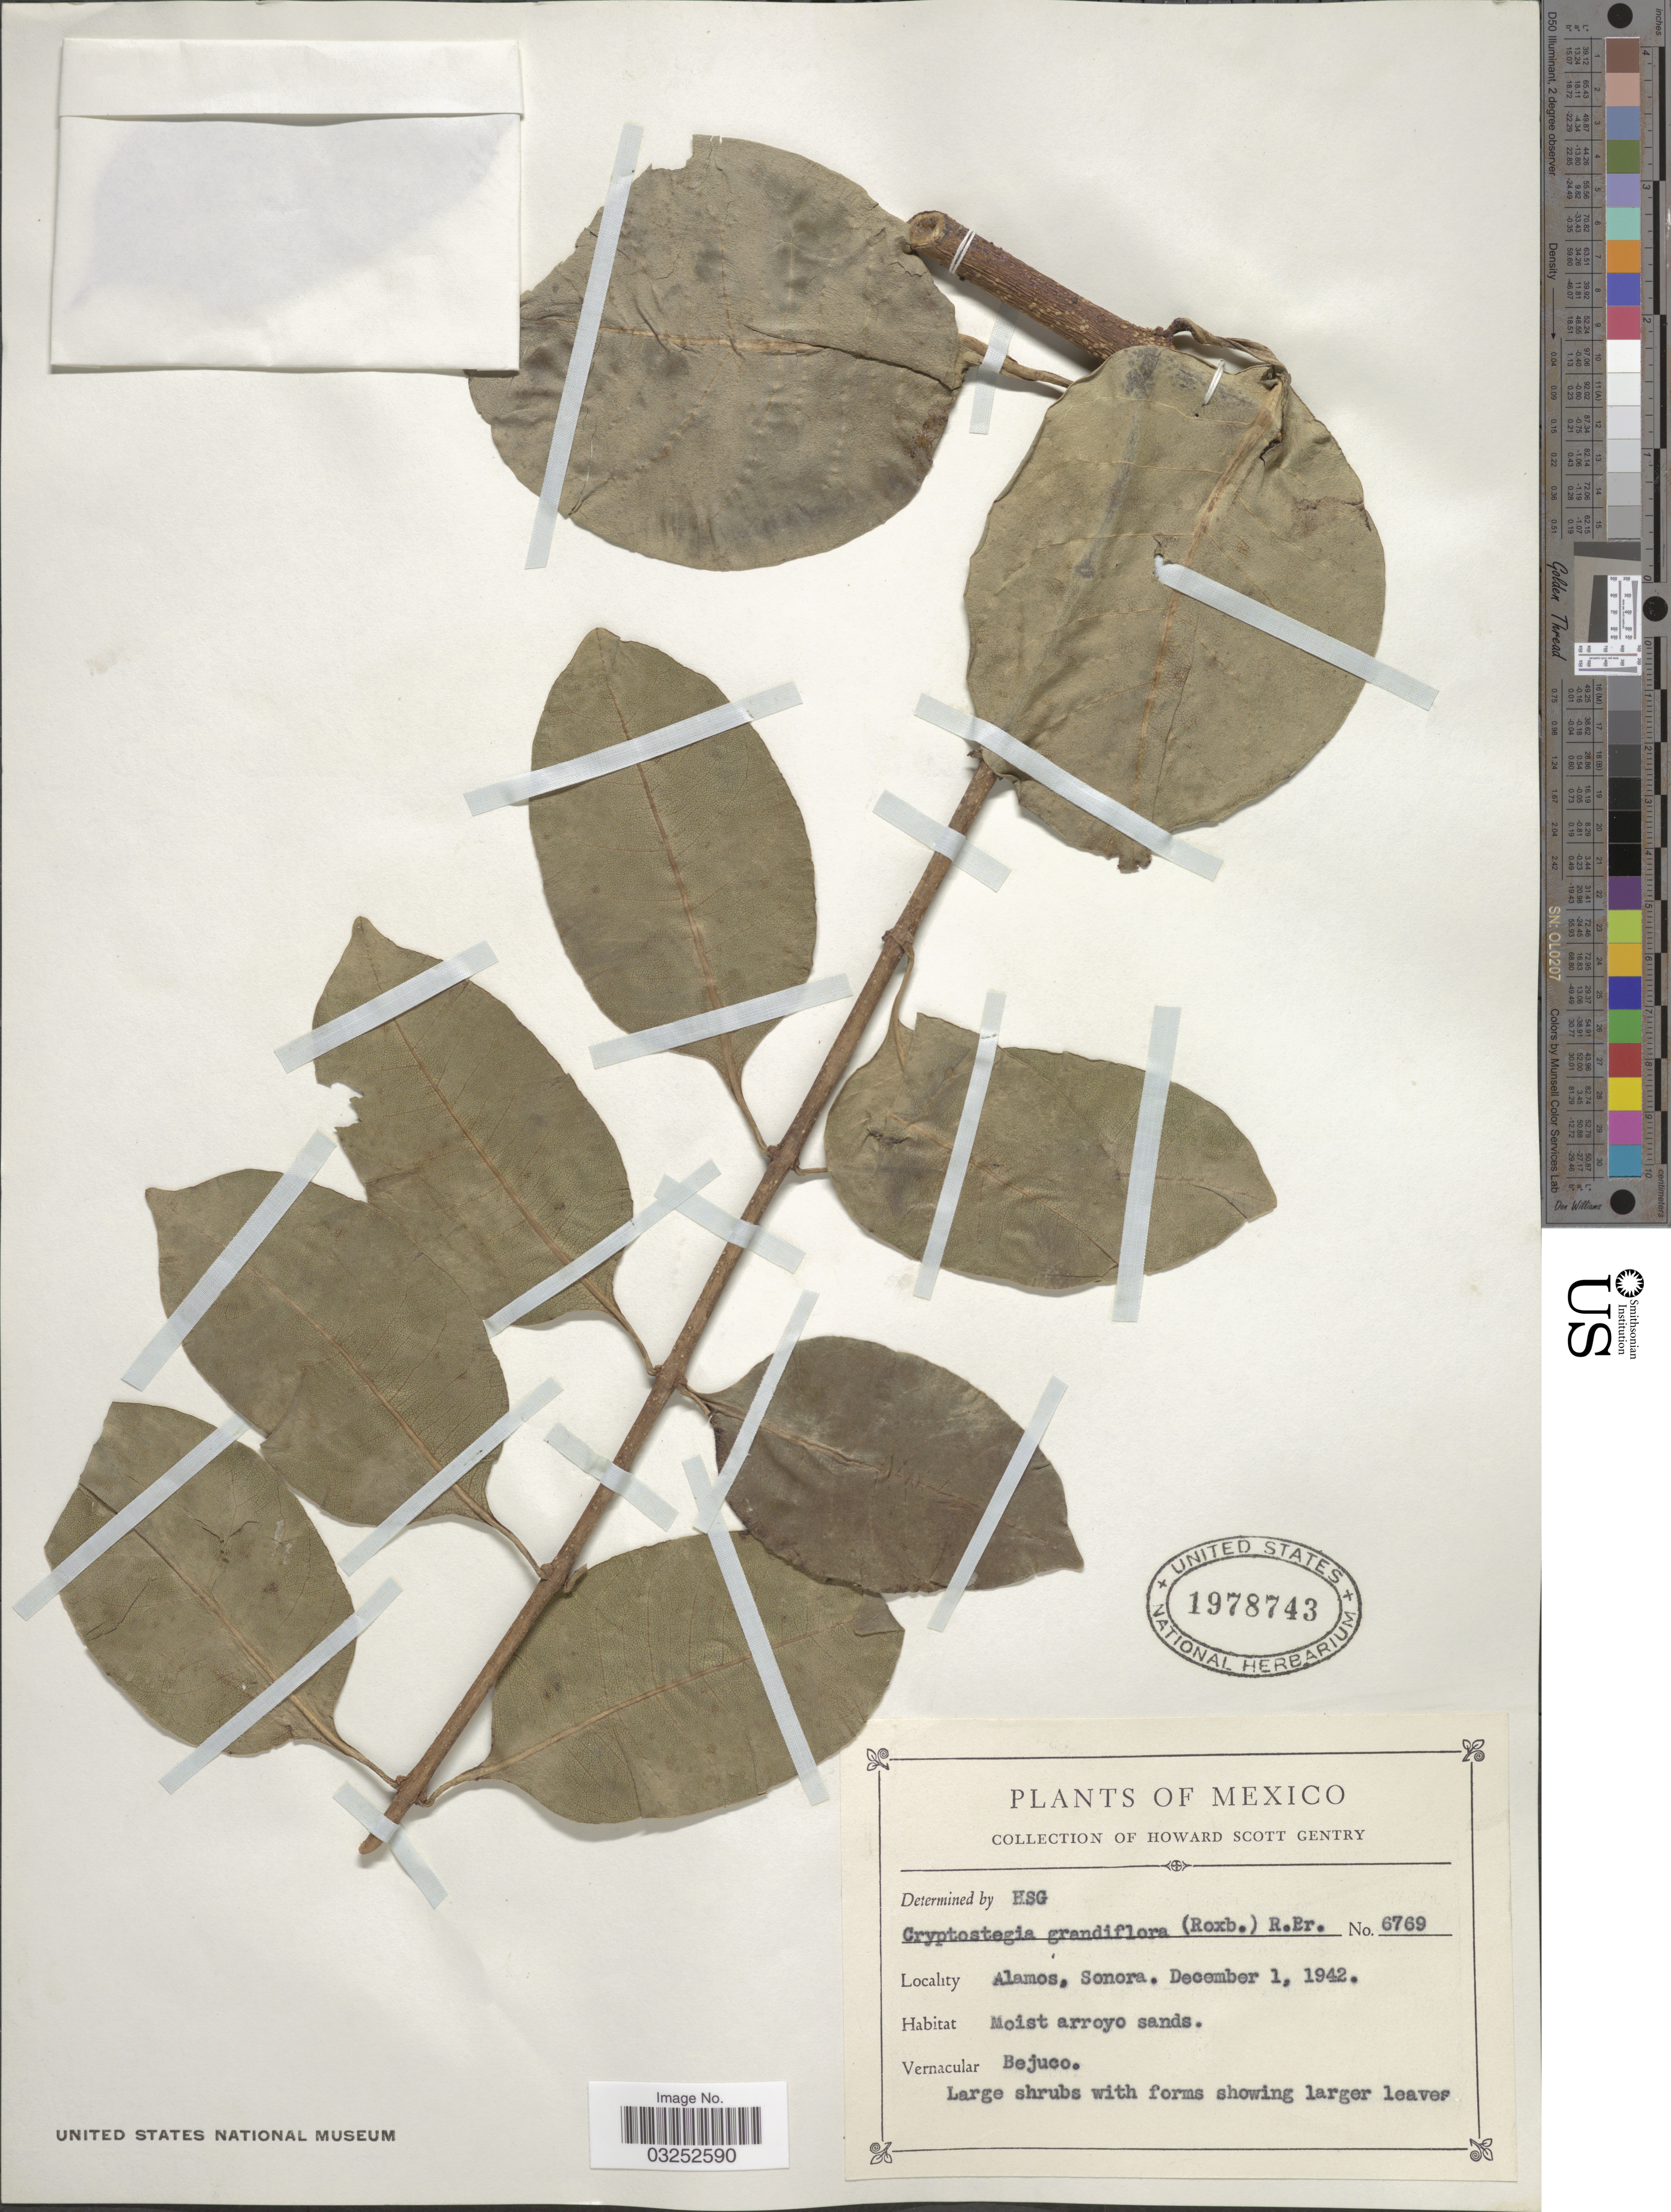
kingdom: Plantae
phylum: Tracheophyta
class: Magnoliopsida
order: Gentianales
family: Apocynaceae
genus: Cryptostegia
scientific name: Cryptostegia grandiflora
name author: Roxb. ex R. Br.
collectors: H. S. Gentry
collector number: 6769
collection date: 1942-12-01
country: Mexico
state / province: Sonora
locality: Alamos.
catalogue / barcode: US 1978743